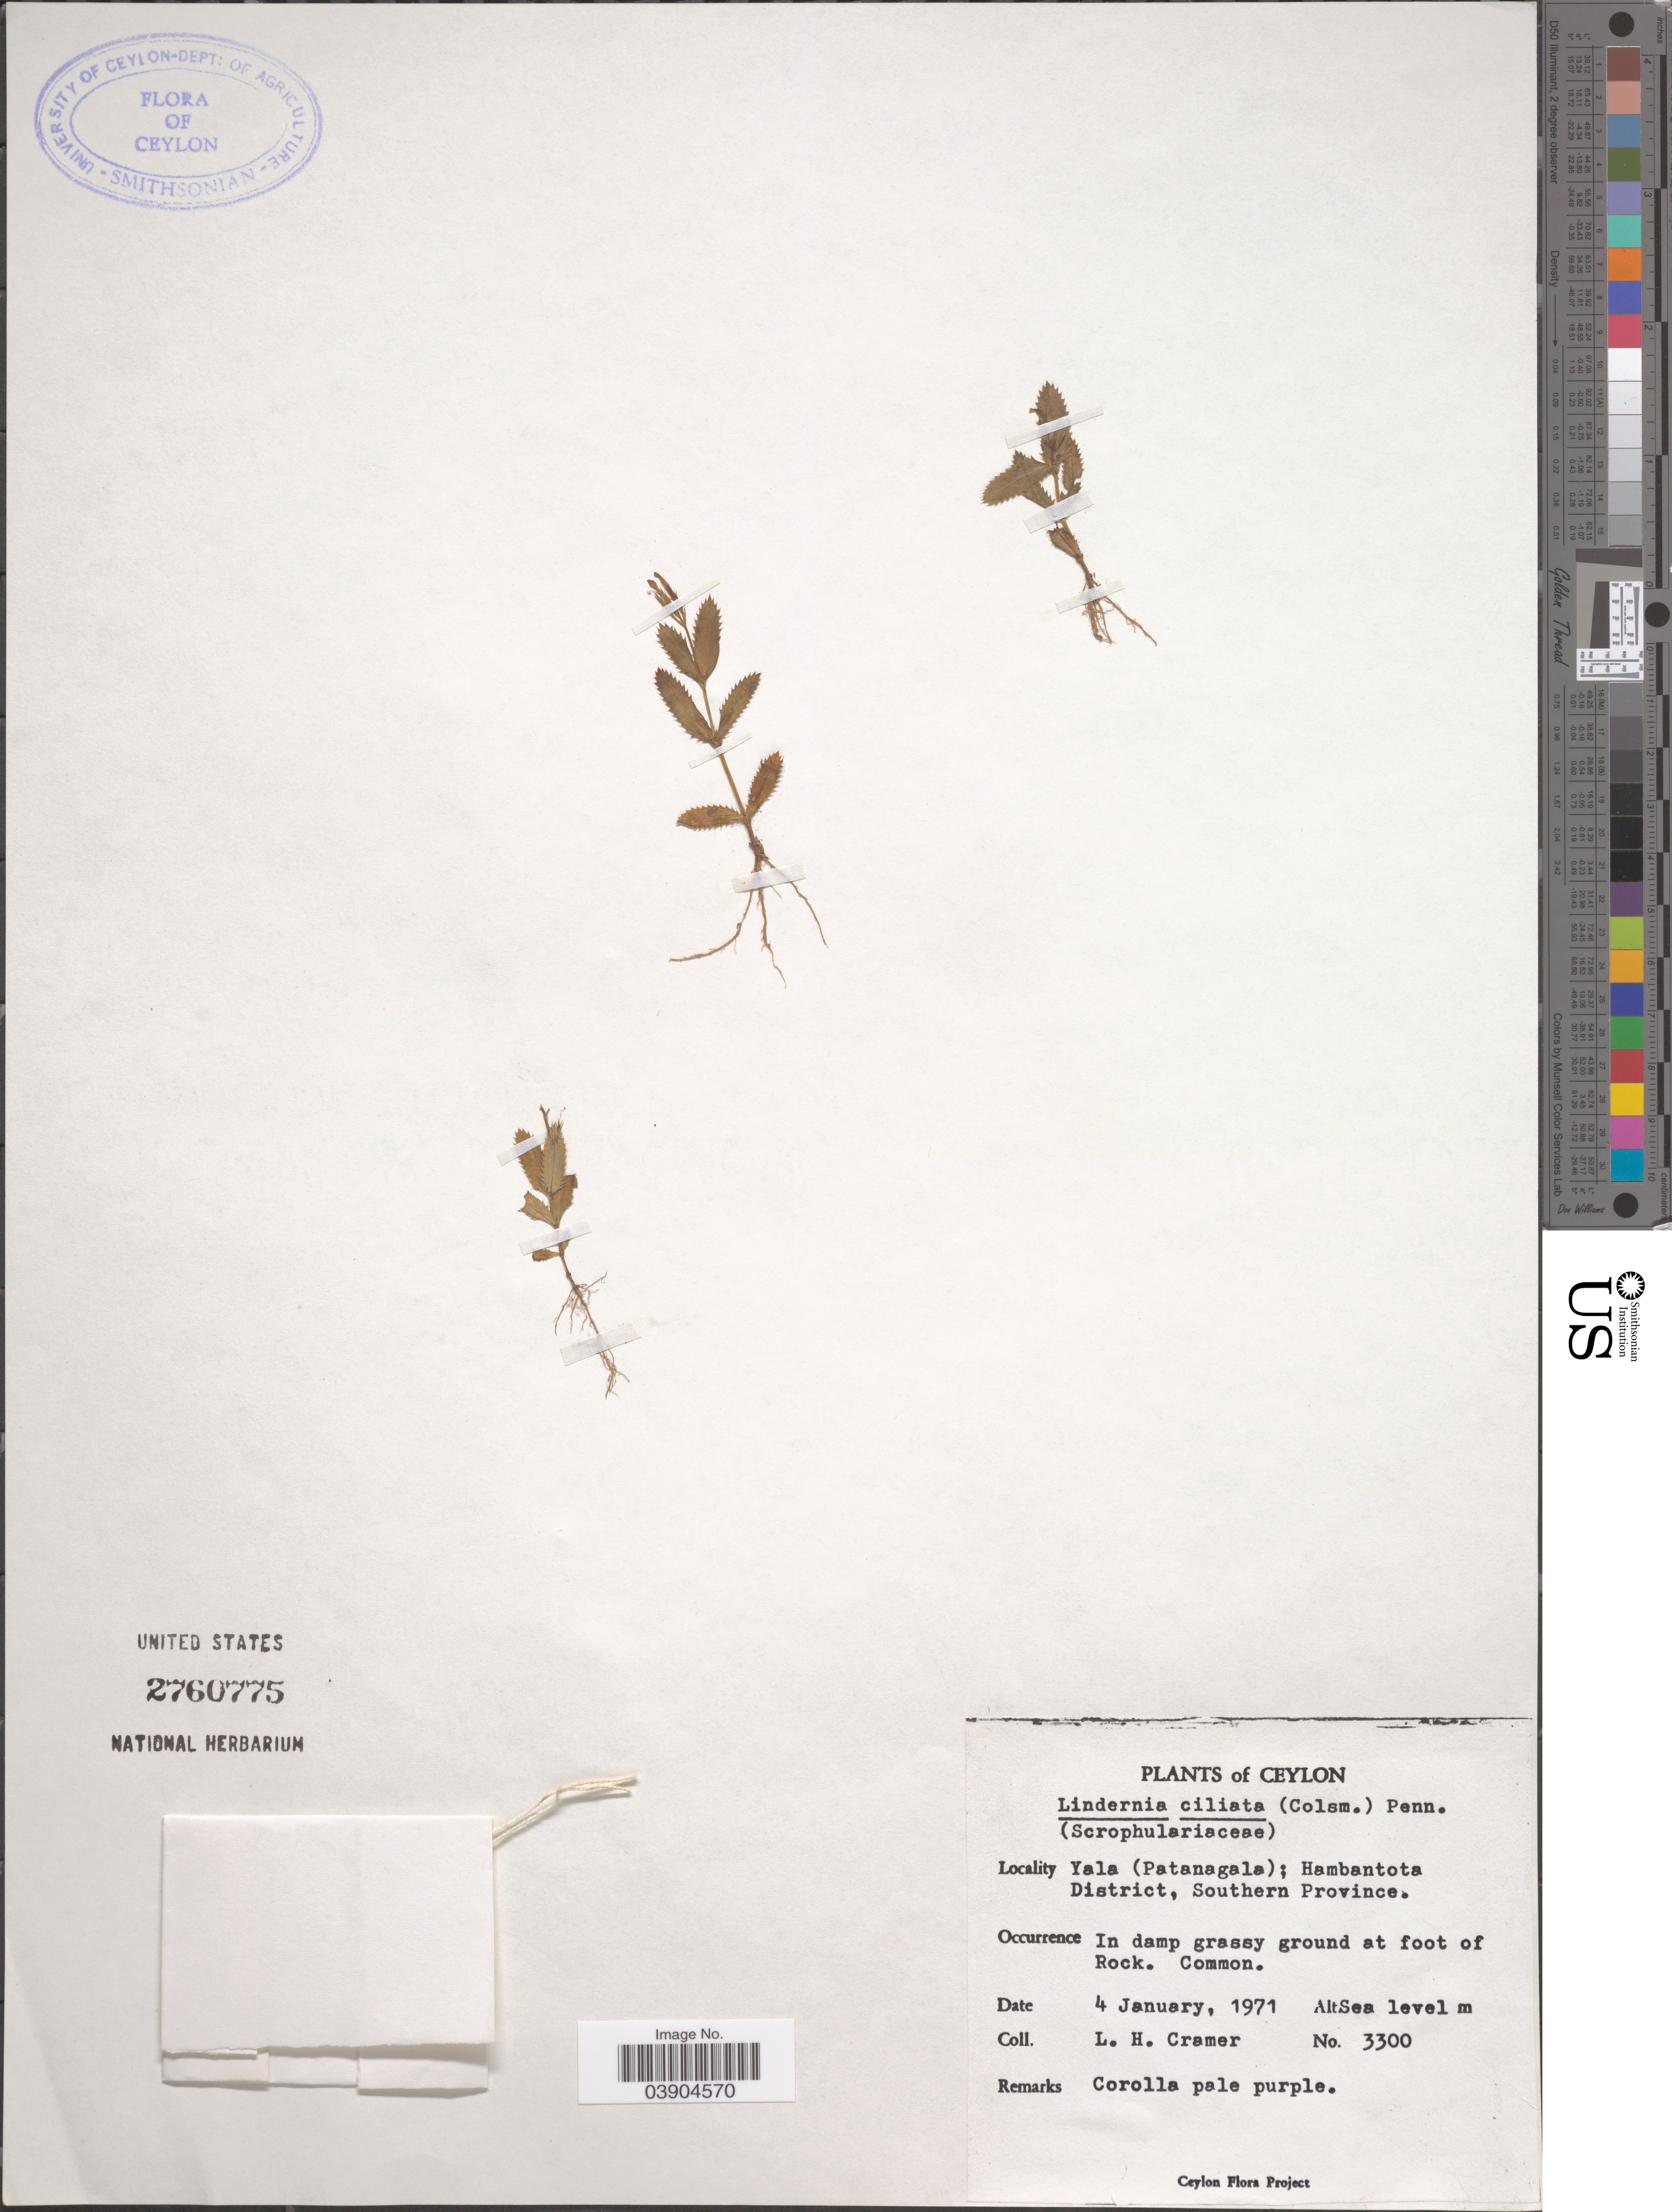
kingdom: Plantae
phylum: Tracheophyta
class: Magnoliopsida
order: Lamiales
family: Linderniaceae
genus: Lindernia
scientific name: Lindernia ciliata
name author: (Colsm.) Pennell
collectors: L. H. Cramer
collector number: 3300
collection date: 1971-01-04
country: Sri Lanka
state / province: Southern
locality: Ceylon. Yala (Patanagala); Hambantota District. In damp grassy ground at foot of Rock.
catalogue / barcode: US 2760775